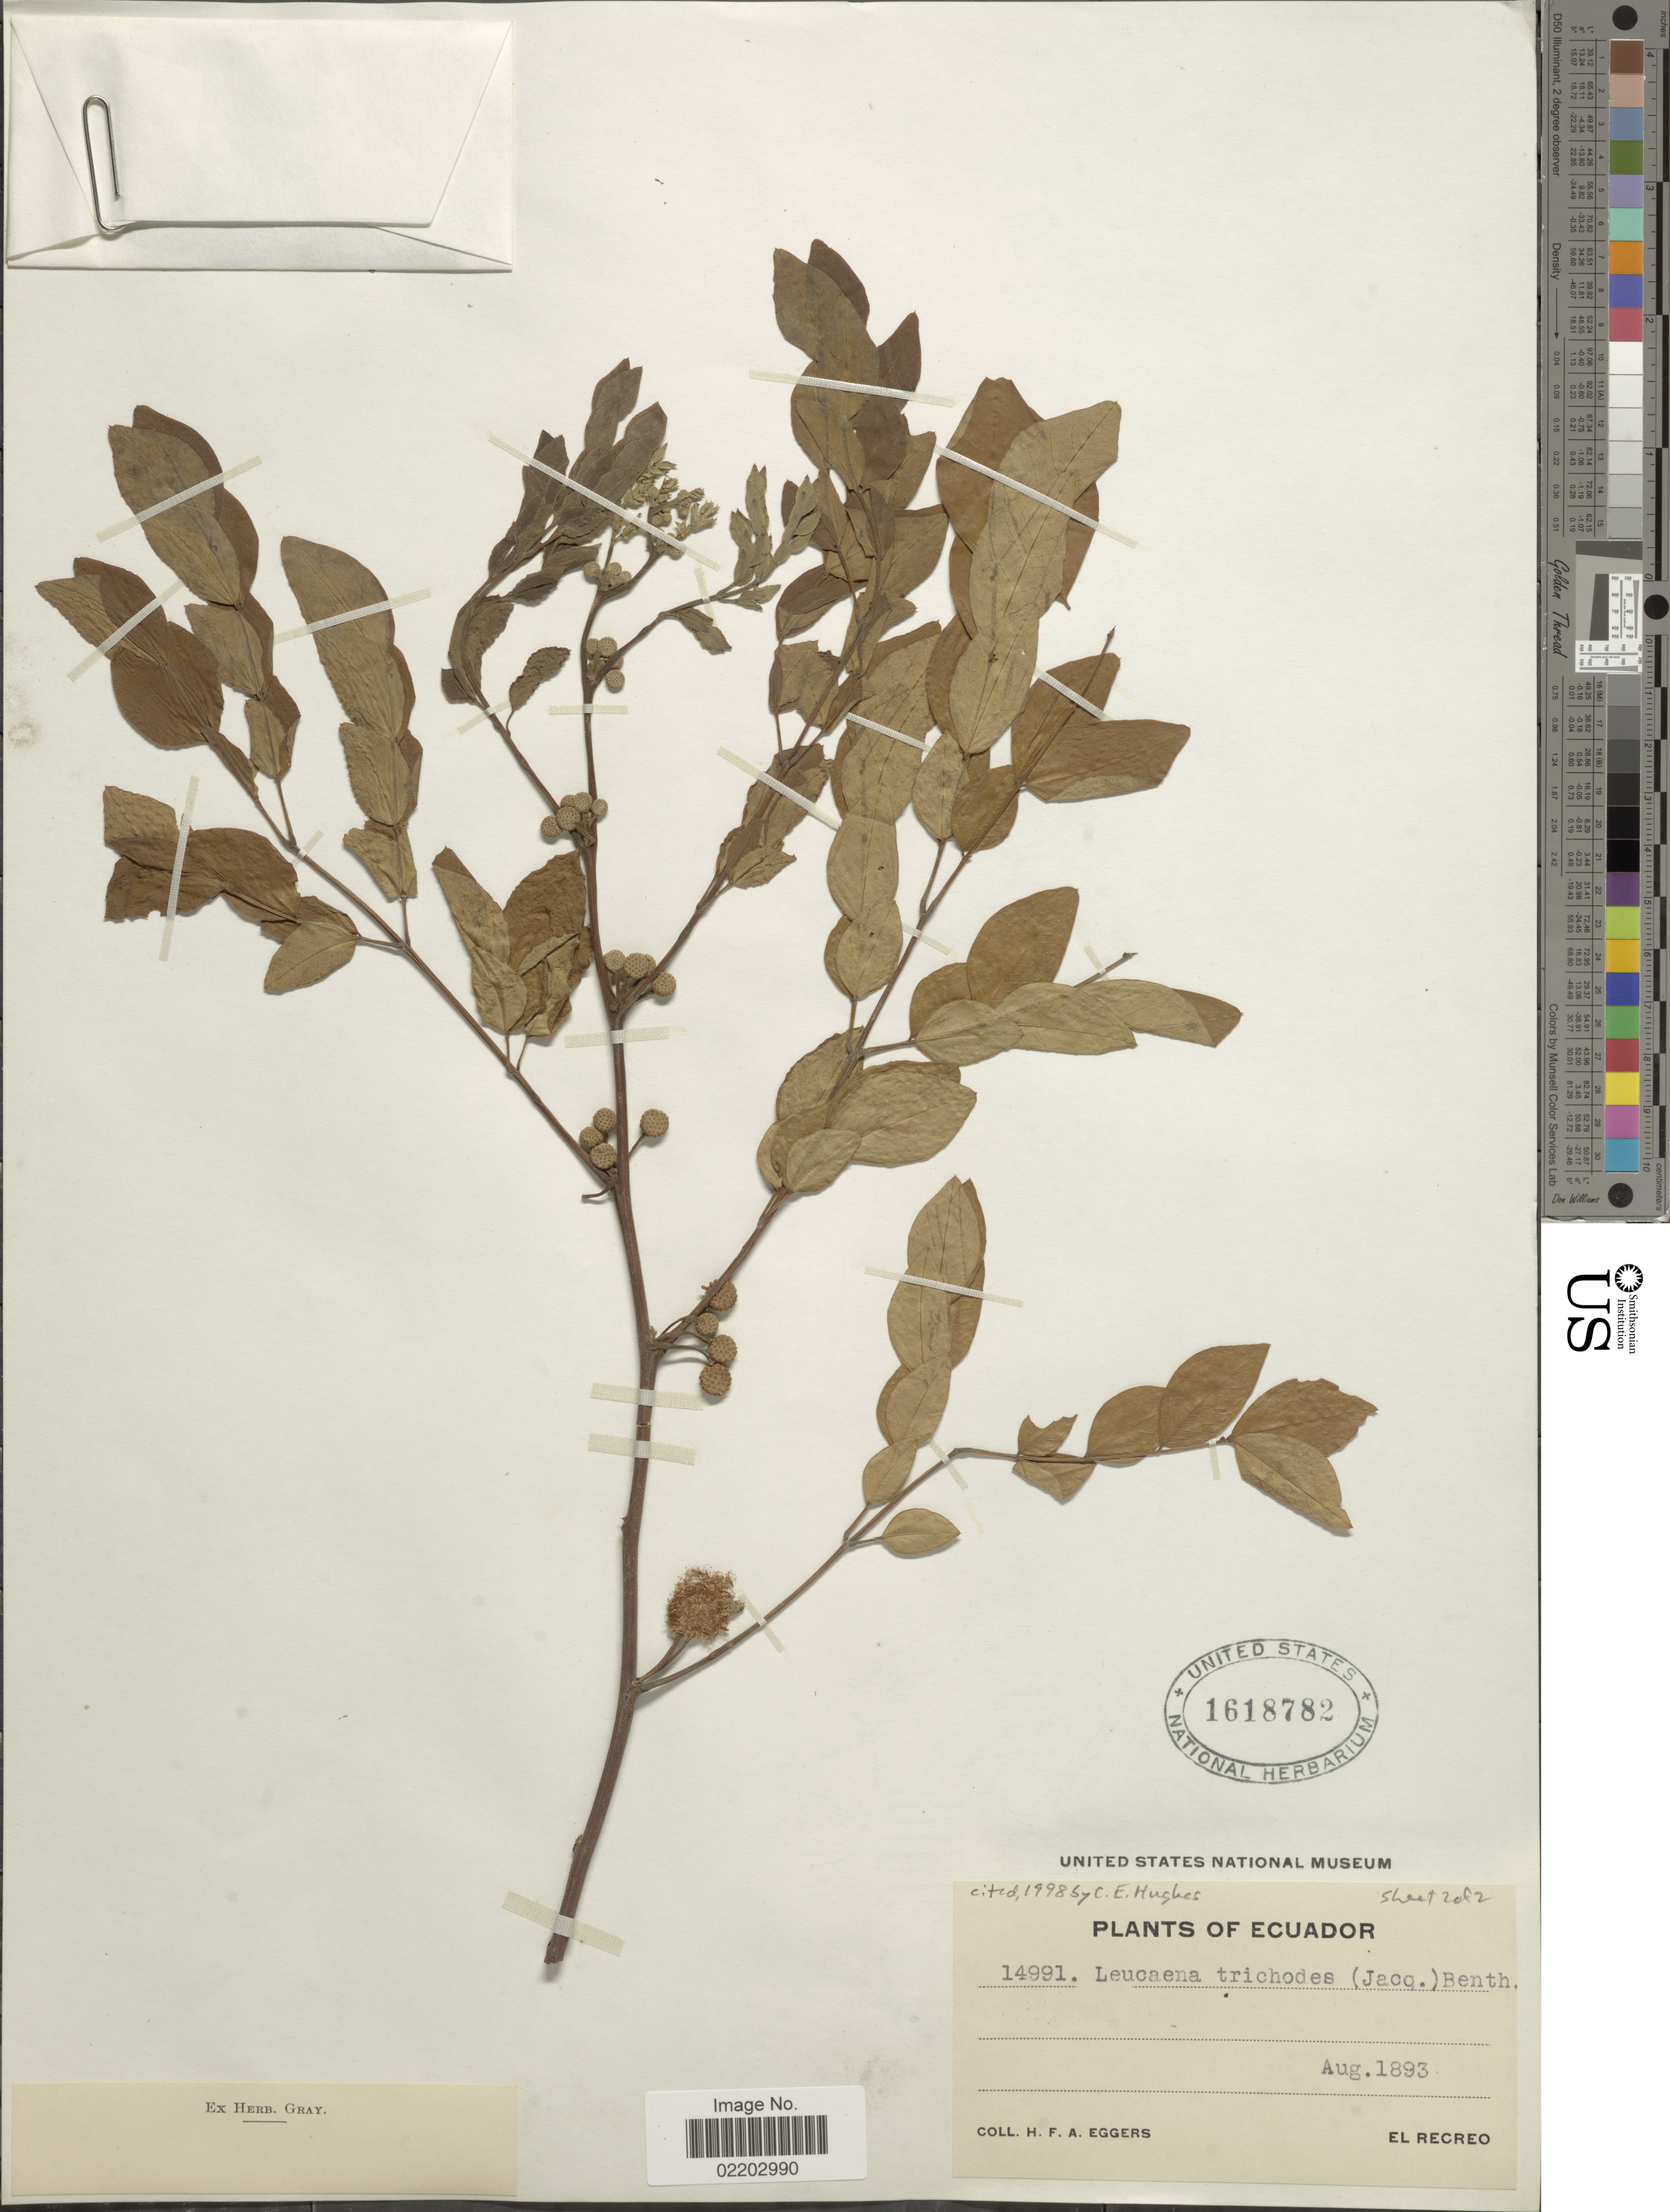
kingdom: Plantae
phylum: Tracheophyta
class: Magnoliopsida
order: Fabales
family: Fabaceae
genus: Leucaena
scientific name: Leucaena trichodes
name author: (Jacq.) Benth.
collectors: H. F. A. von Eggers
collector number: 14991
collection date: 1893-08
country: Ecuador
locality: El Recreo.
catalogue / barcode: US 1618782